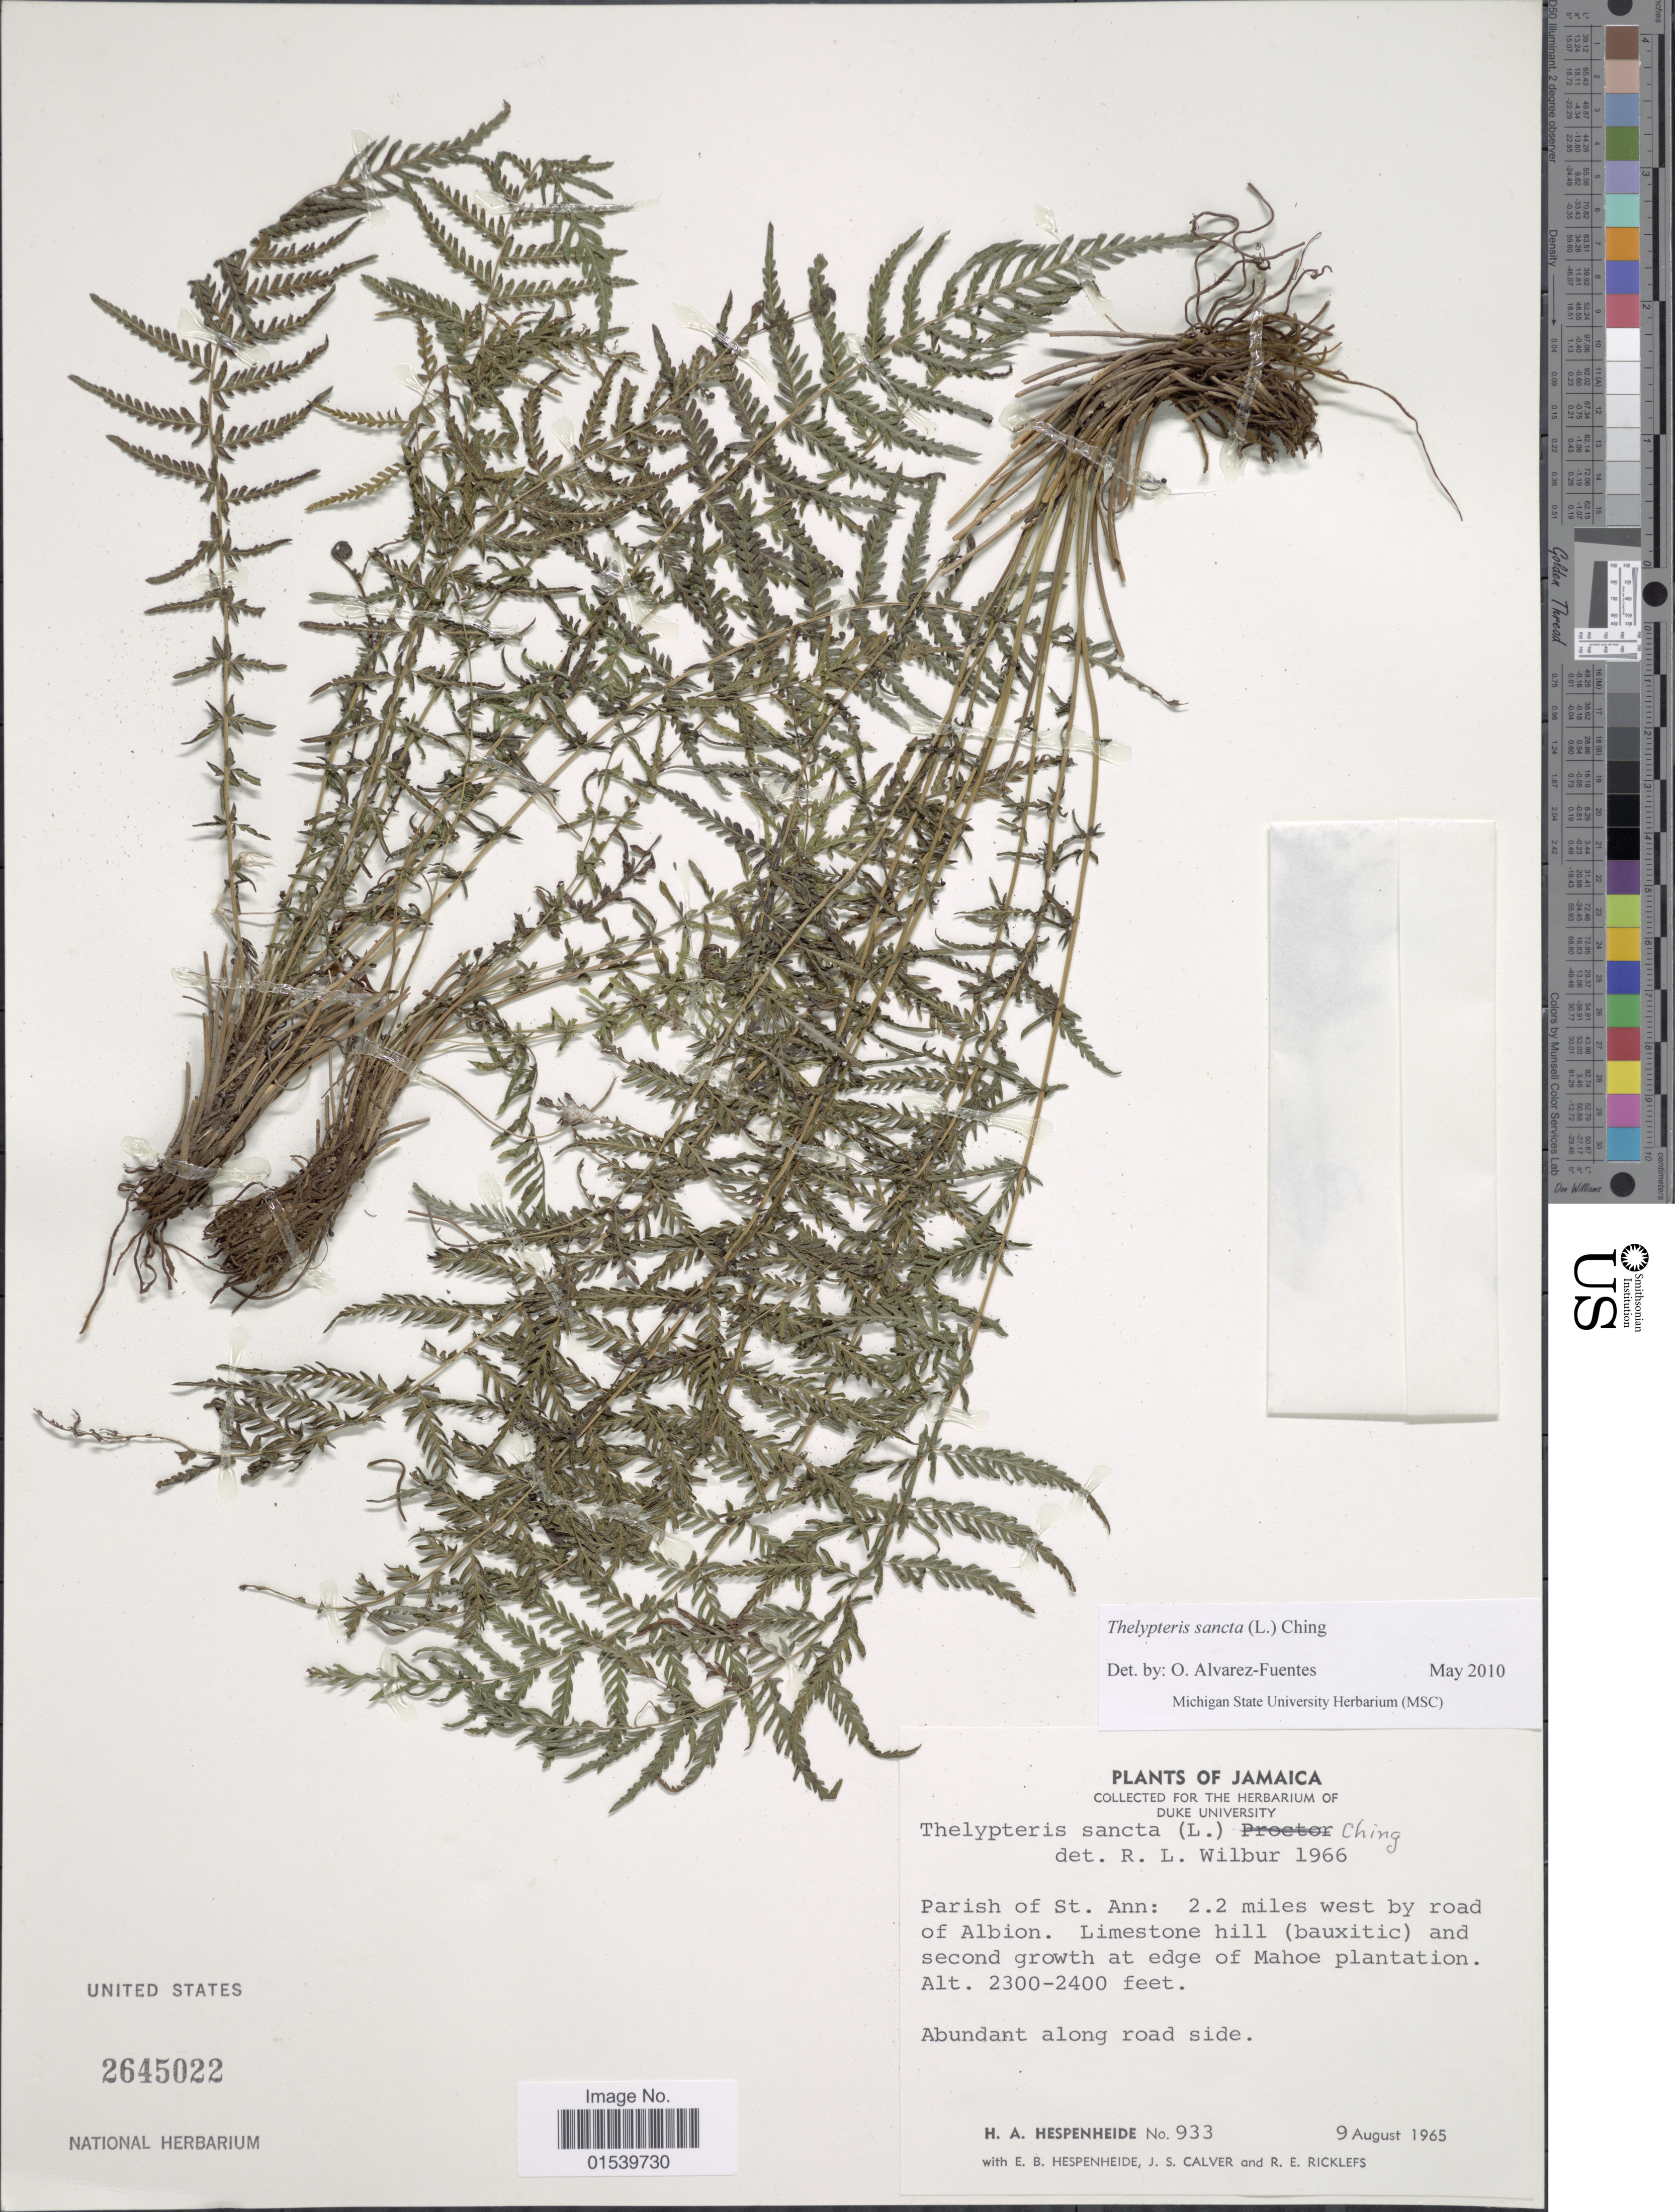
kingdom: Plantae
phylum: Tracheophyta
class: Polypodiopsida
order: Polypodiales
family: Thelypteridaceae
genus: Amauropelta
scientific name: Amauropelta sancta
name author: (L.) Pic. Serm.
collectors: H. A. Hespenheide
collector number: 933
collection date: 1965-08-09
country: Jamaica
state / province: Saint Ann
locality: Parish of St. Ann: 2.2 miles west by road of Albion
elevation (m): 701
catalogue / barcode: US 2645022